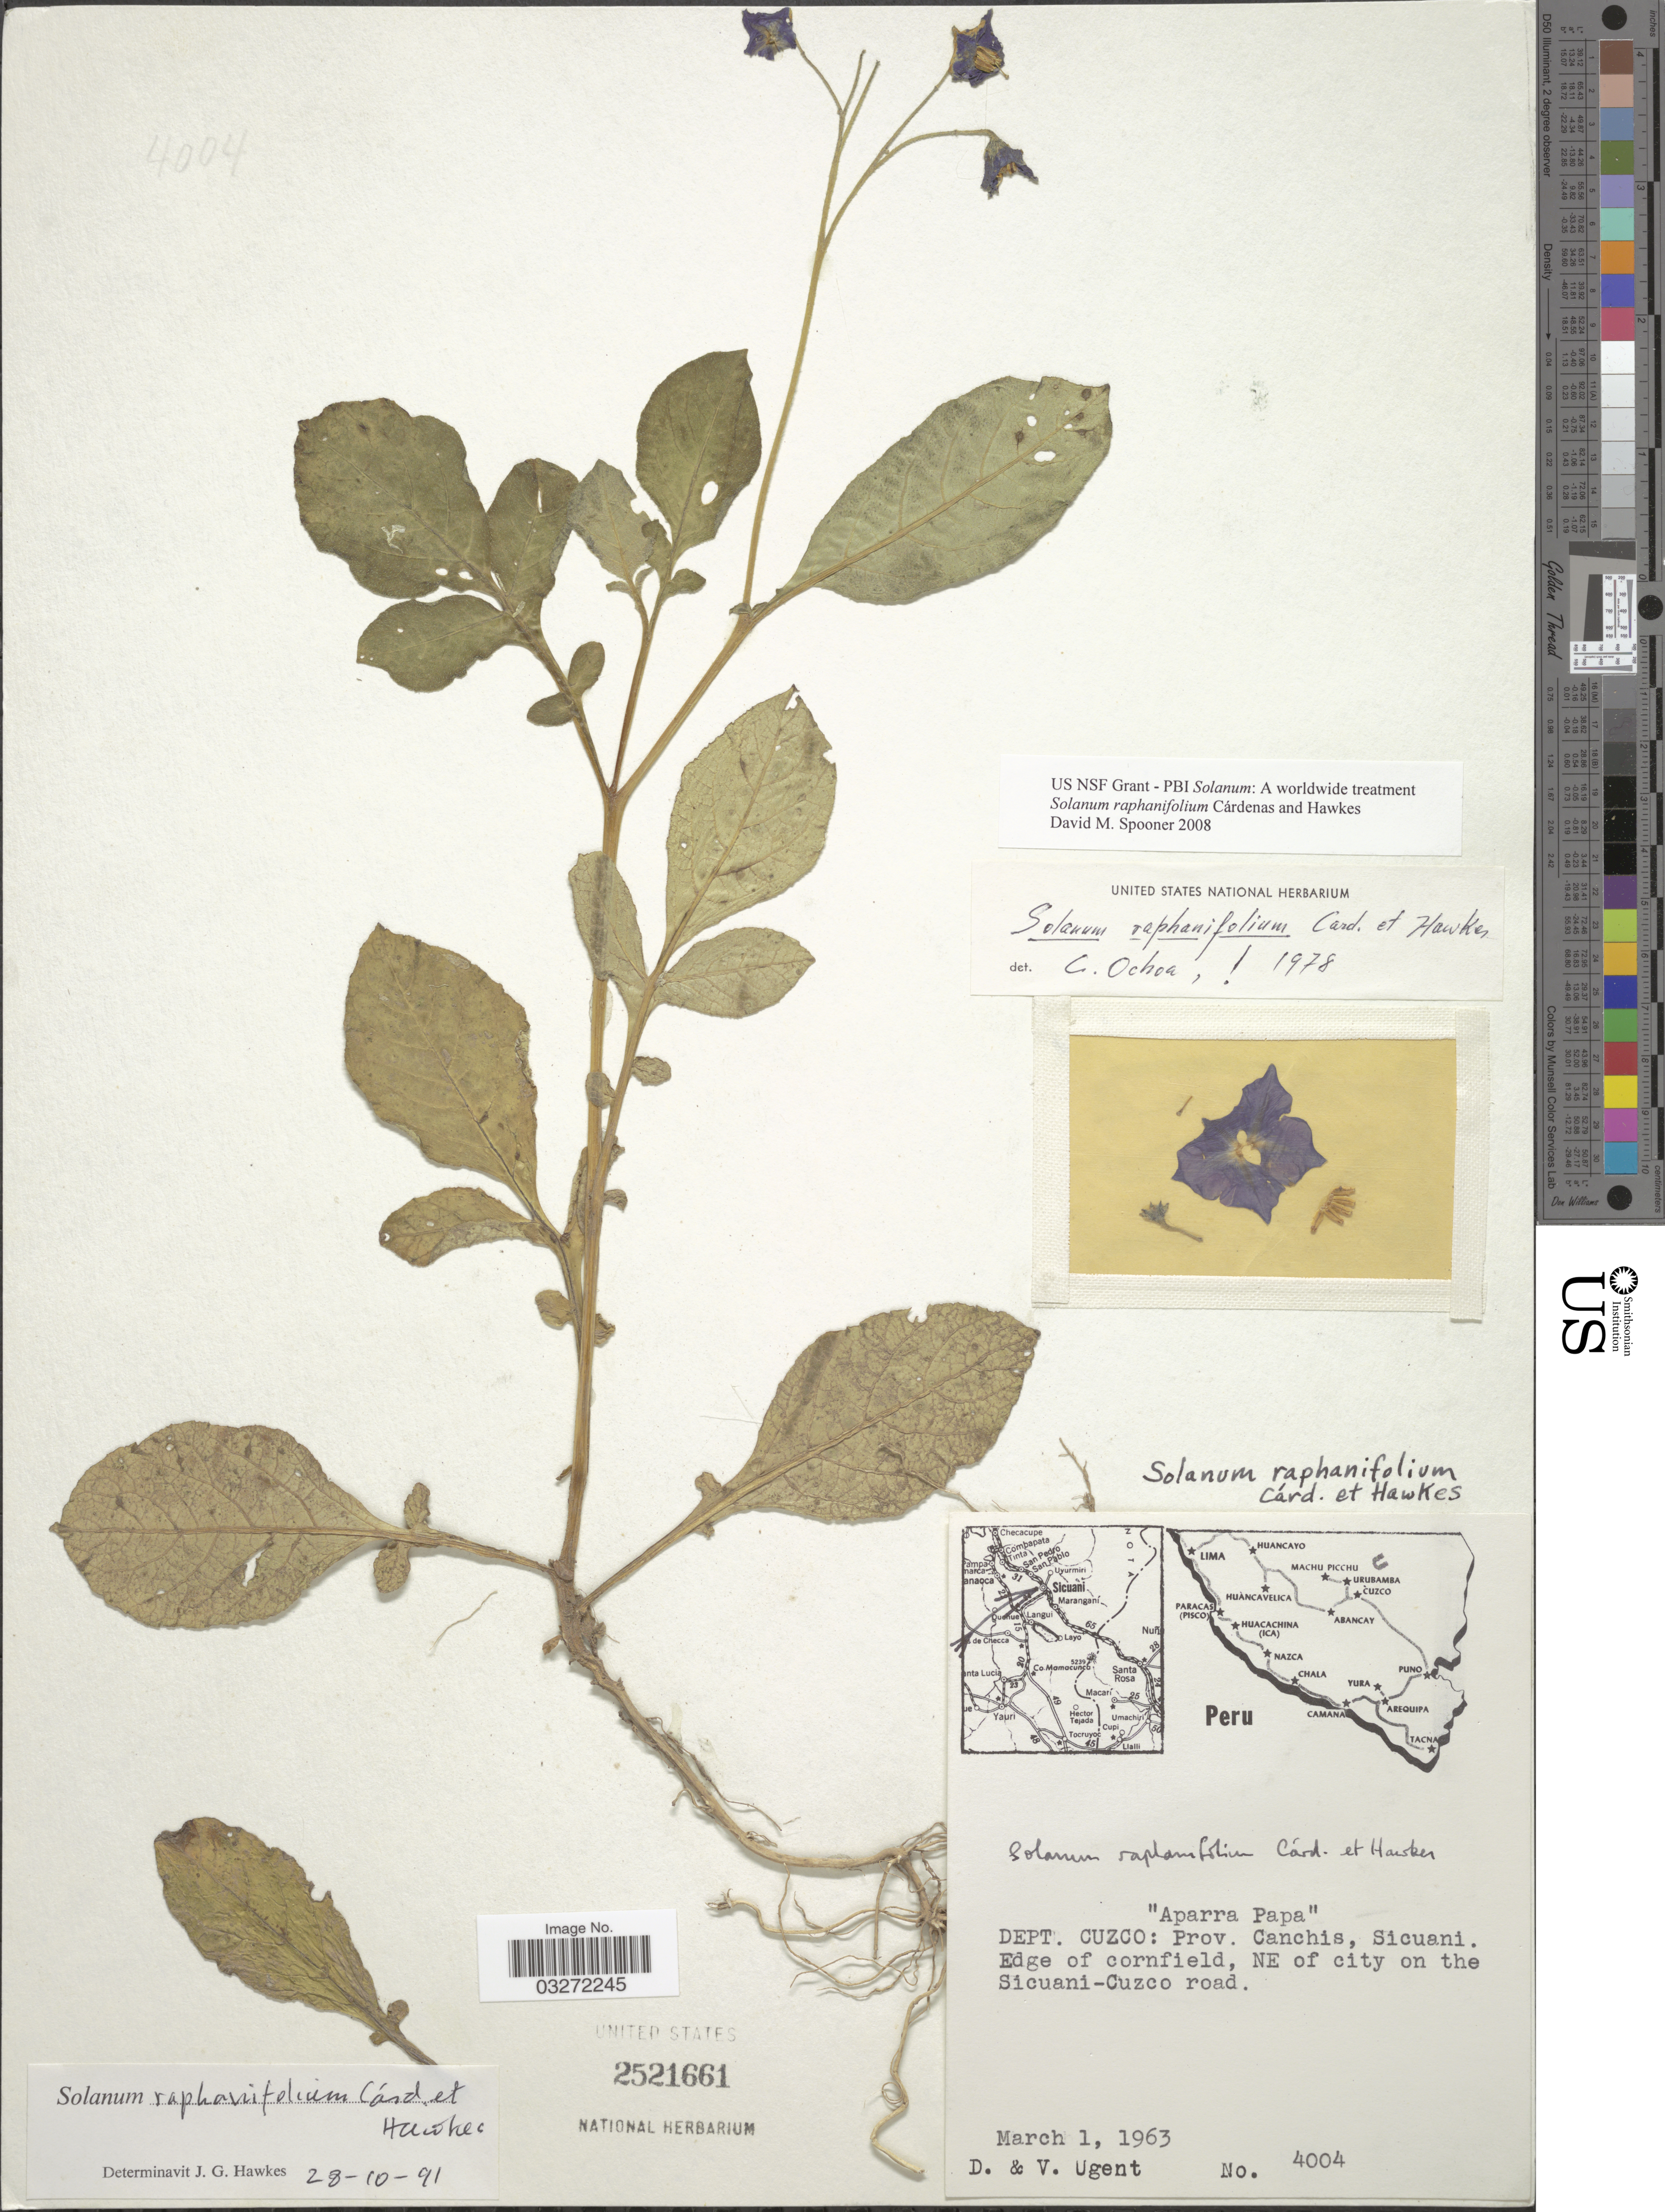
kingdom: Plantae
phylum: Tracheophyta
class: Magnoliopsida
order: Solanales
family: Solanaceae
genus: Solanum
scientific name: Solanum raphanifolium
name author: Cárdenas & Hawkes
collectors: D. Ugent & V. Ugent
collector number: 4004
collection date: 1963-03-01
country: Peru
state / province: Cusco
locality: Dept. Cuzco: Prov. Canchis, Sicuani. Edge of cornfield , NE of city on the Sucuani-Cuzco road.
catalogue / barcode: US 2521661